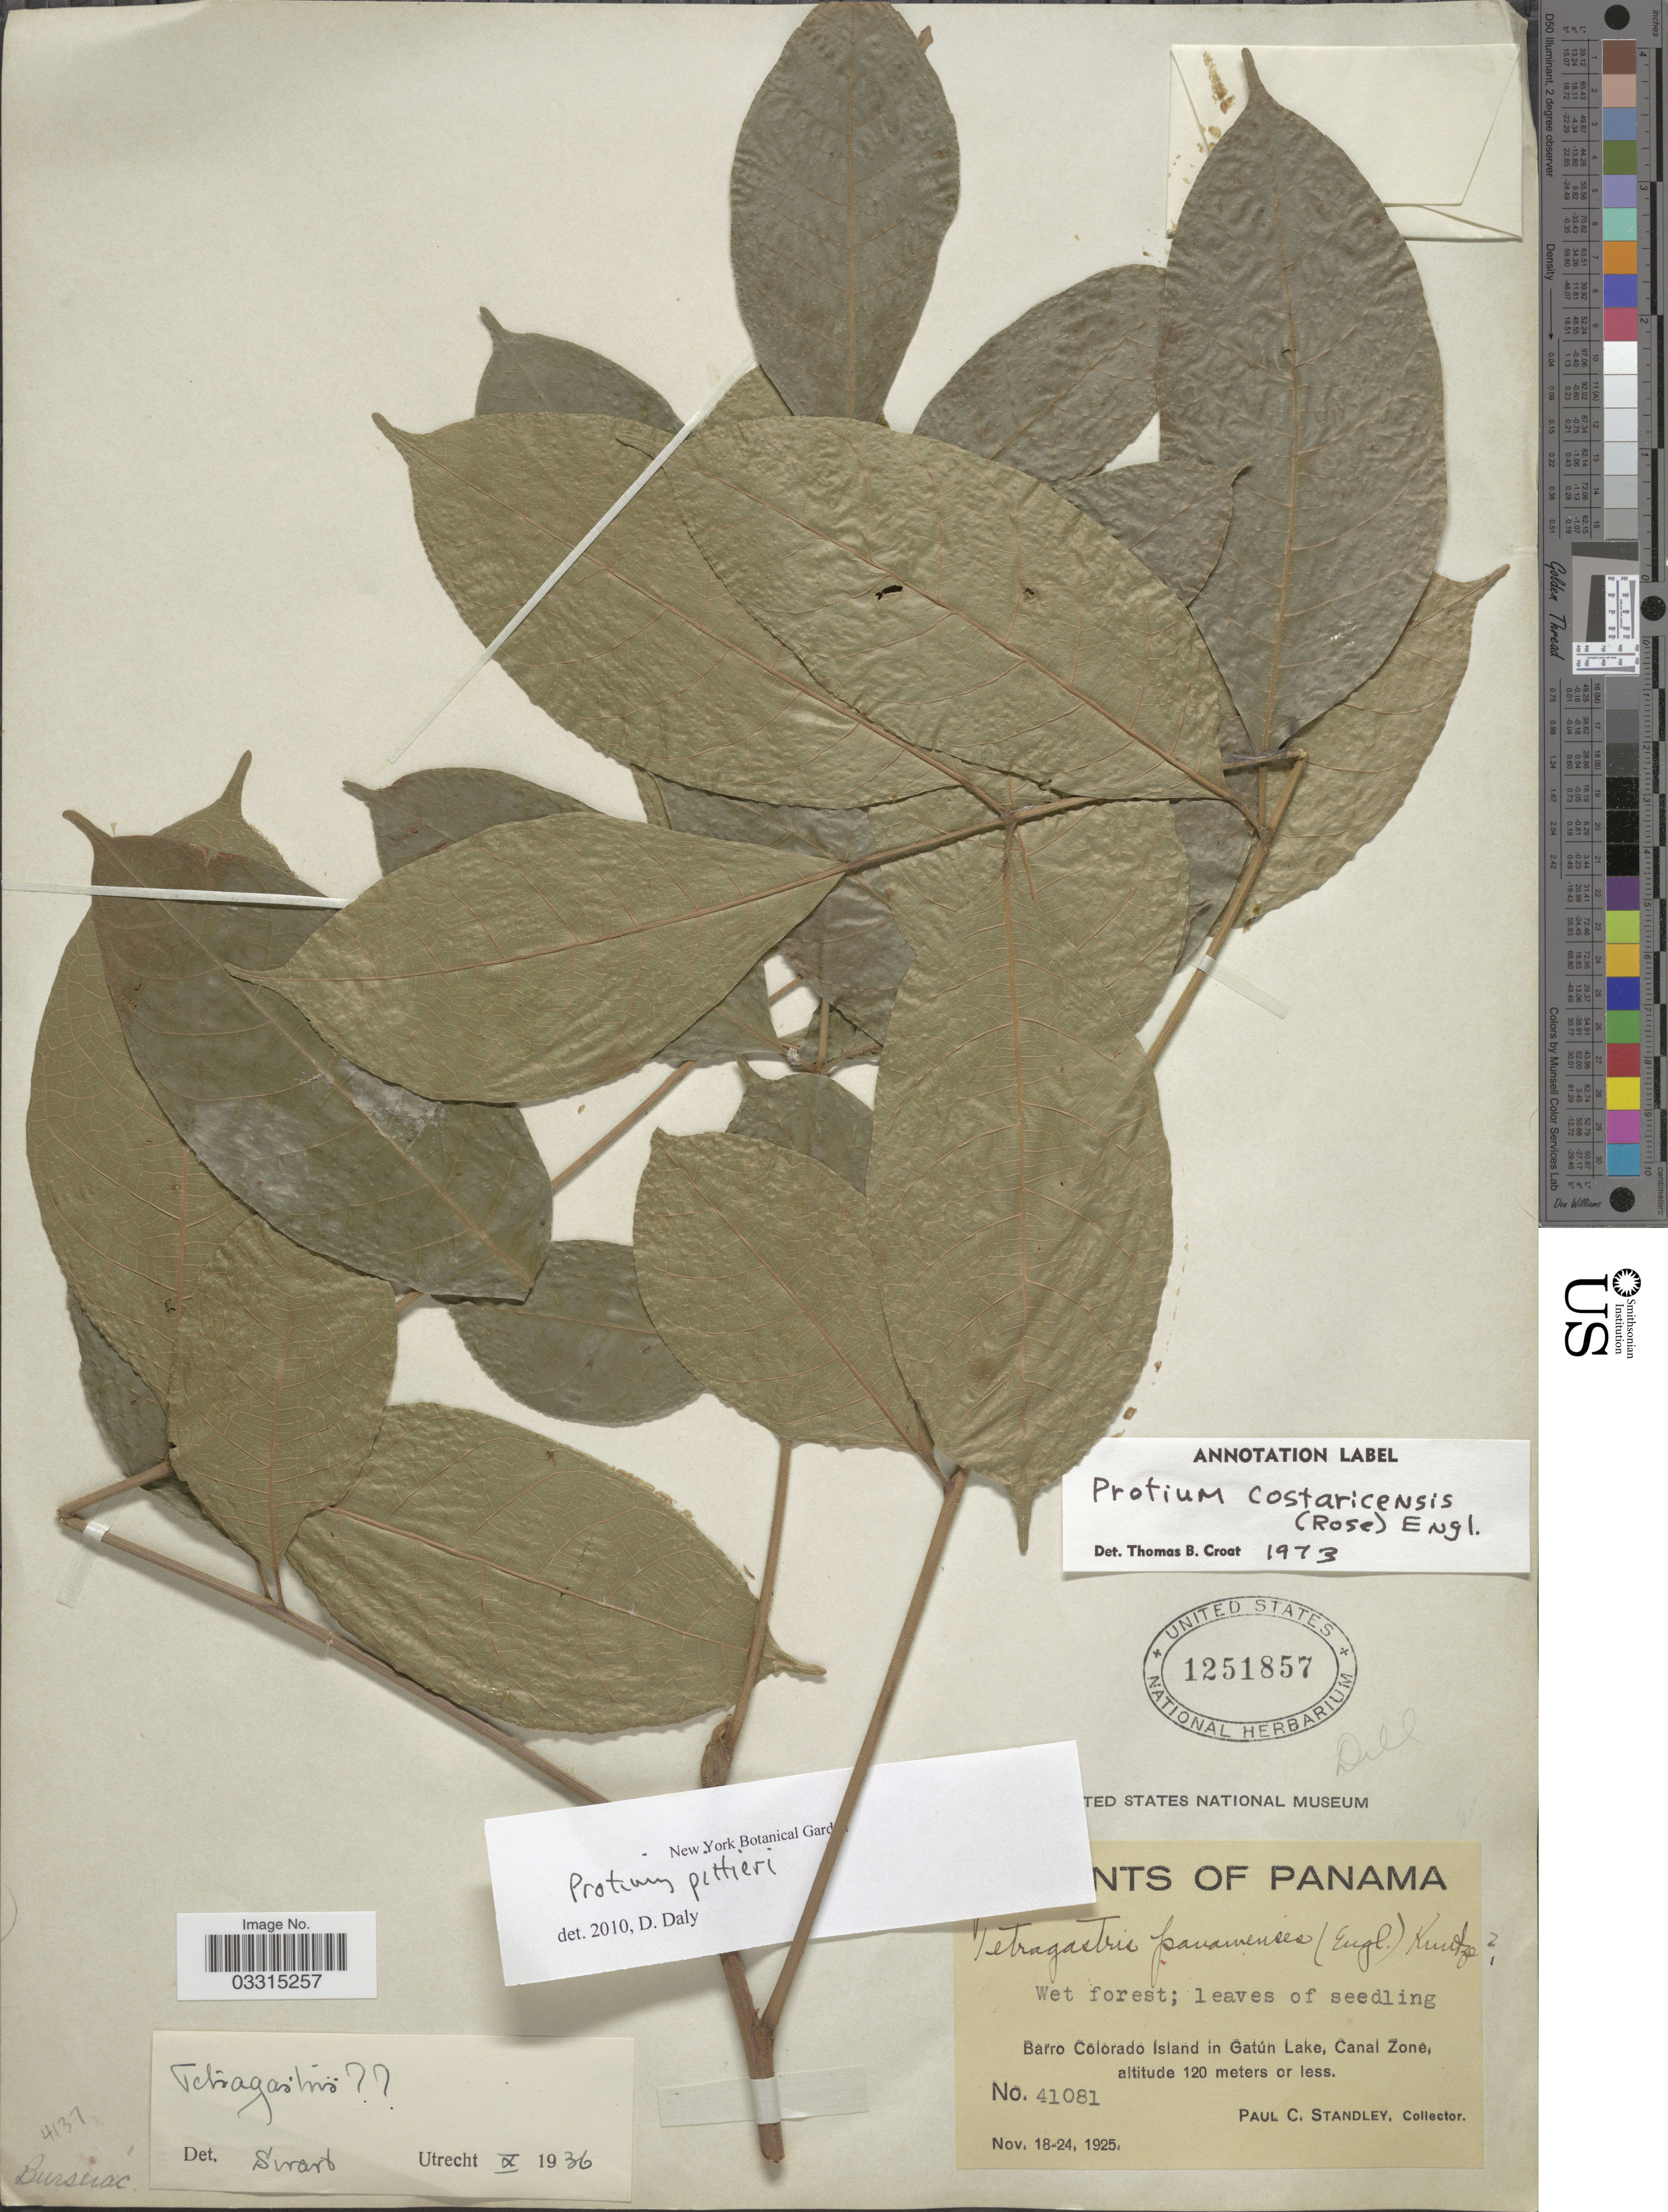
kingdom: Plantae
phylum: Tracheophyta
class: Magnoliopsida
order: Sapindales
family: Burseraceae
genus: Protium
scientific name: Protium unifoliolatum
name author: Engl.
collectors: P. C. Standley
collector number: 41081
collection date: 1925-11-18/1925-11-24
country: Panama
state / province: Panamá Oeste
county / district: Canal Zone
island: Barro Colorado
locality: Barro Colorado Island in Gatun Lake, Canal Zone.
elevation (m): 120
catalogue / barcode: US 1251857